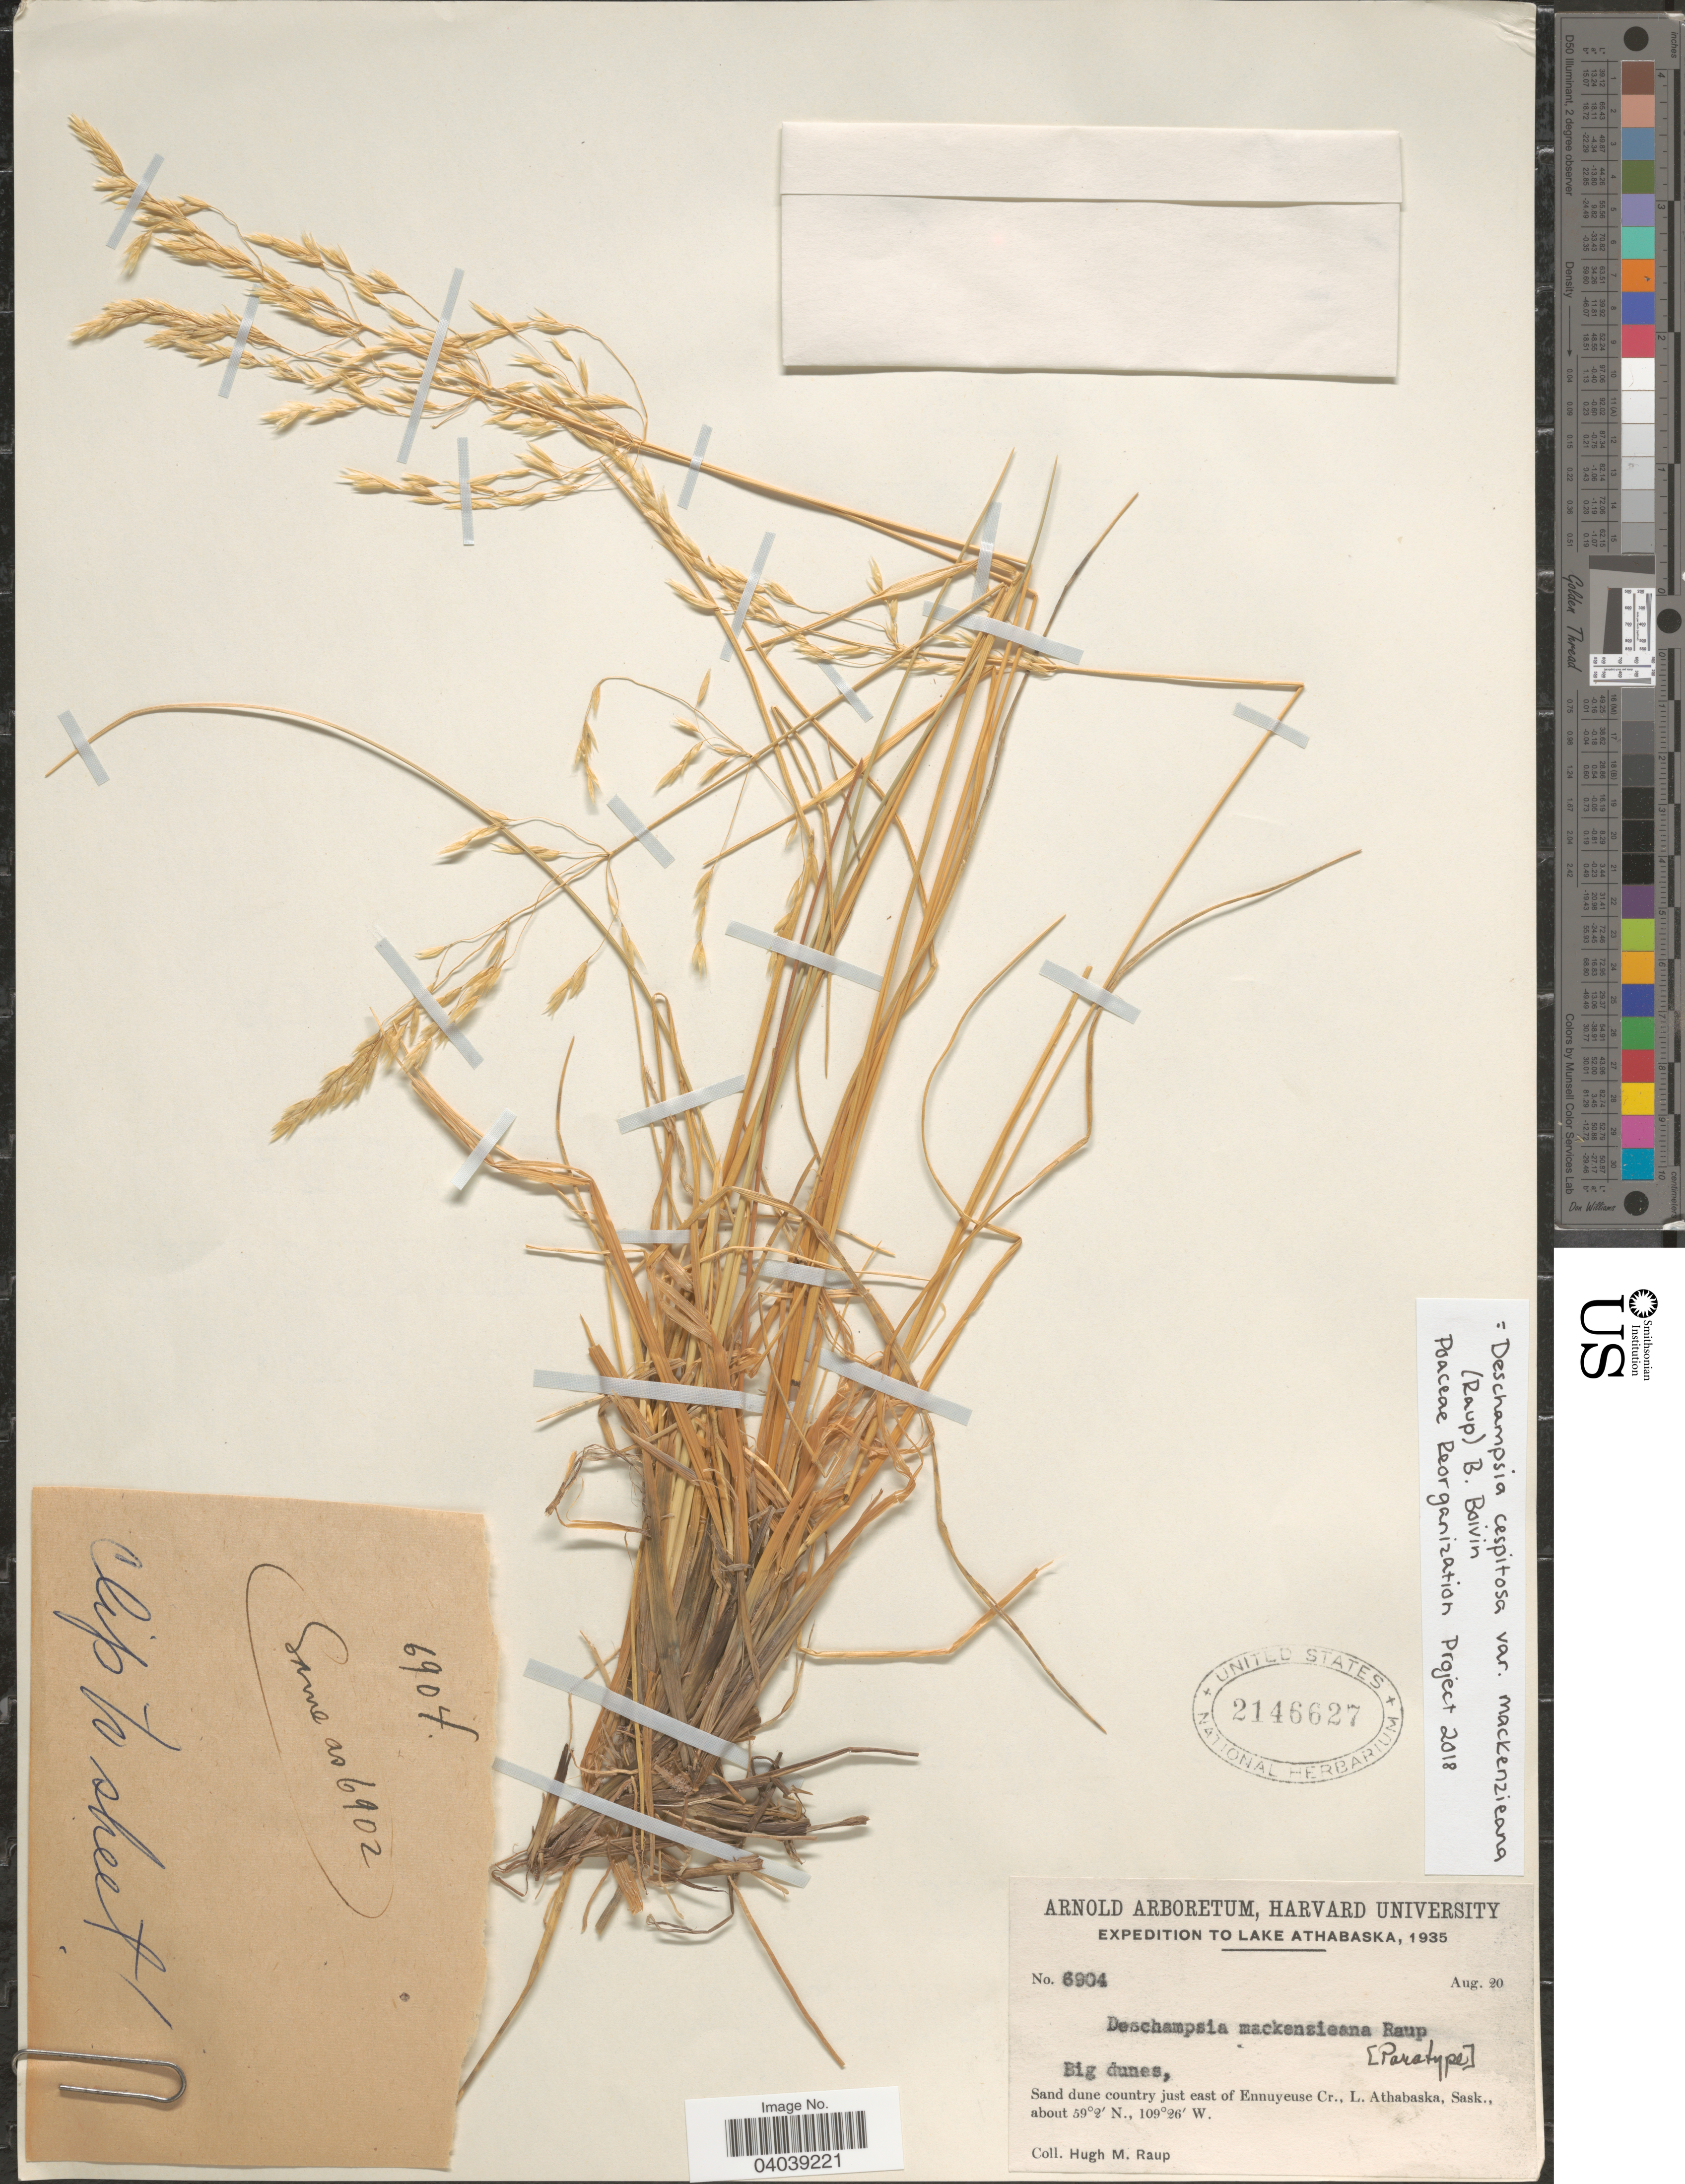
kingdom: Plantae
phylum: Tracheophyta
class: Liliopsida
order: Poales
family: Poaceae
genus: Deschampsia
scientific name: Deschampsia cespitosa var. mackenzieana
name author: (Raup) B. Boivin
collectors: H. Raup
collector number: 6904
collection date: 1935-08-20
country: Canada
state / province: Saskatchewan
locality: Lake Athabaska. Sand dune country just east of Ennuyeuse Cr., L. Athabaska.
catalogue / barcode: US 2146627